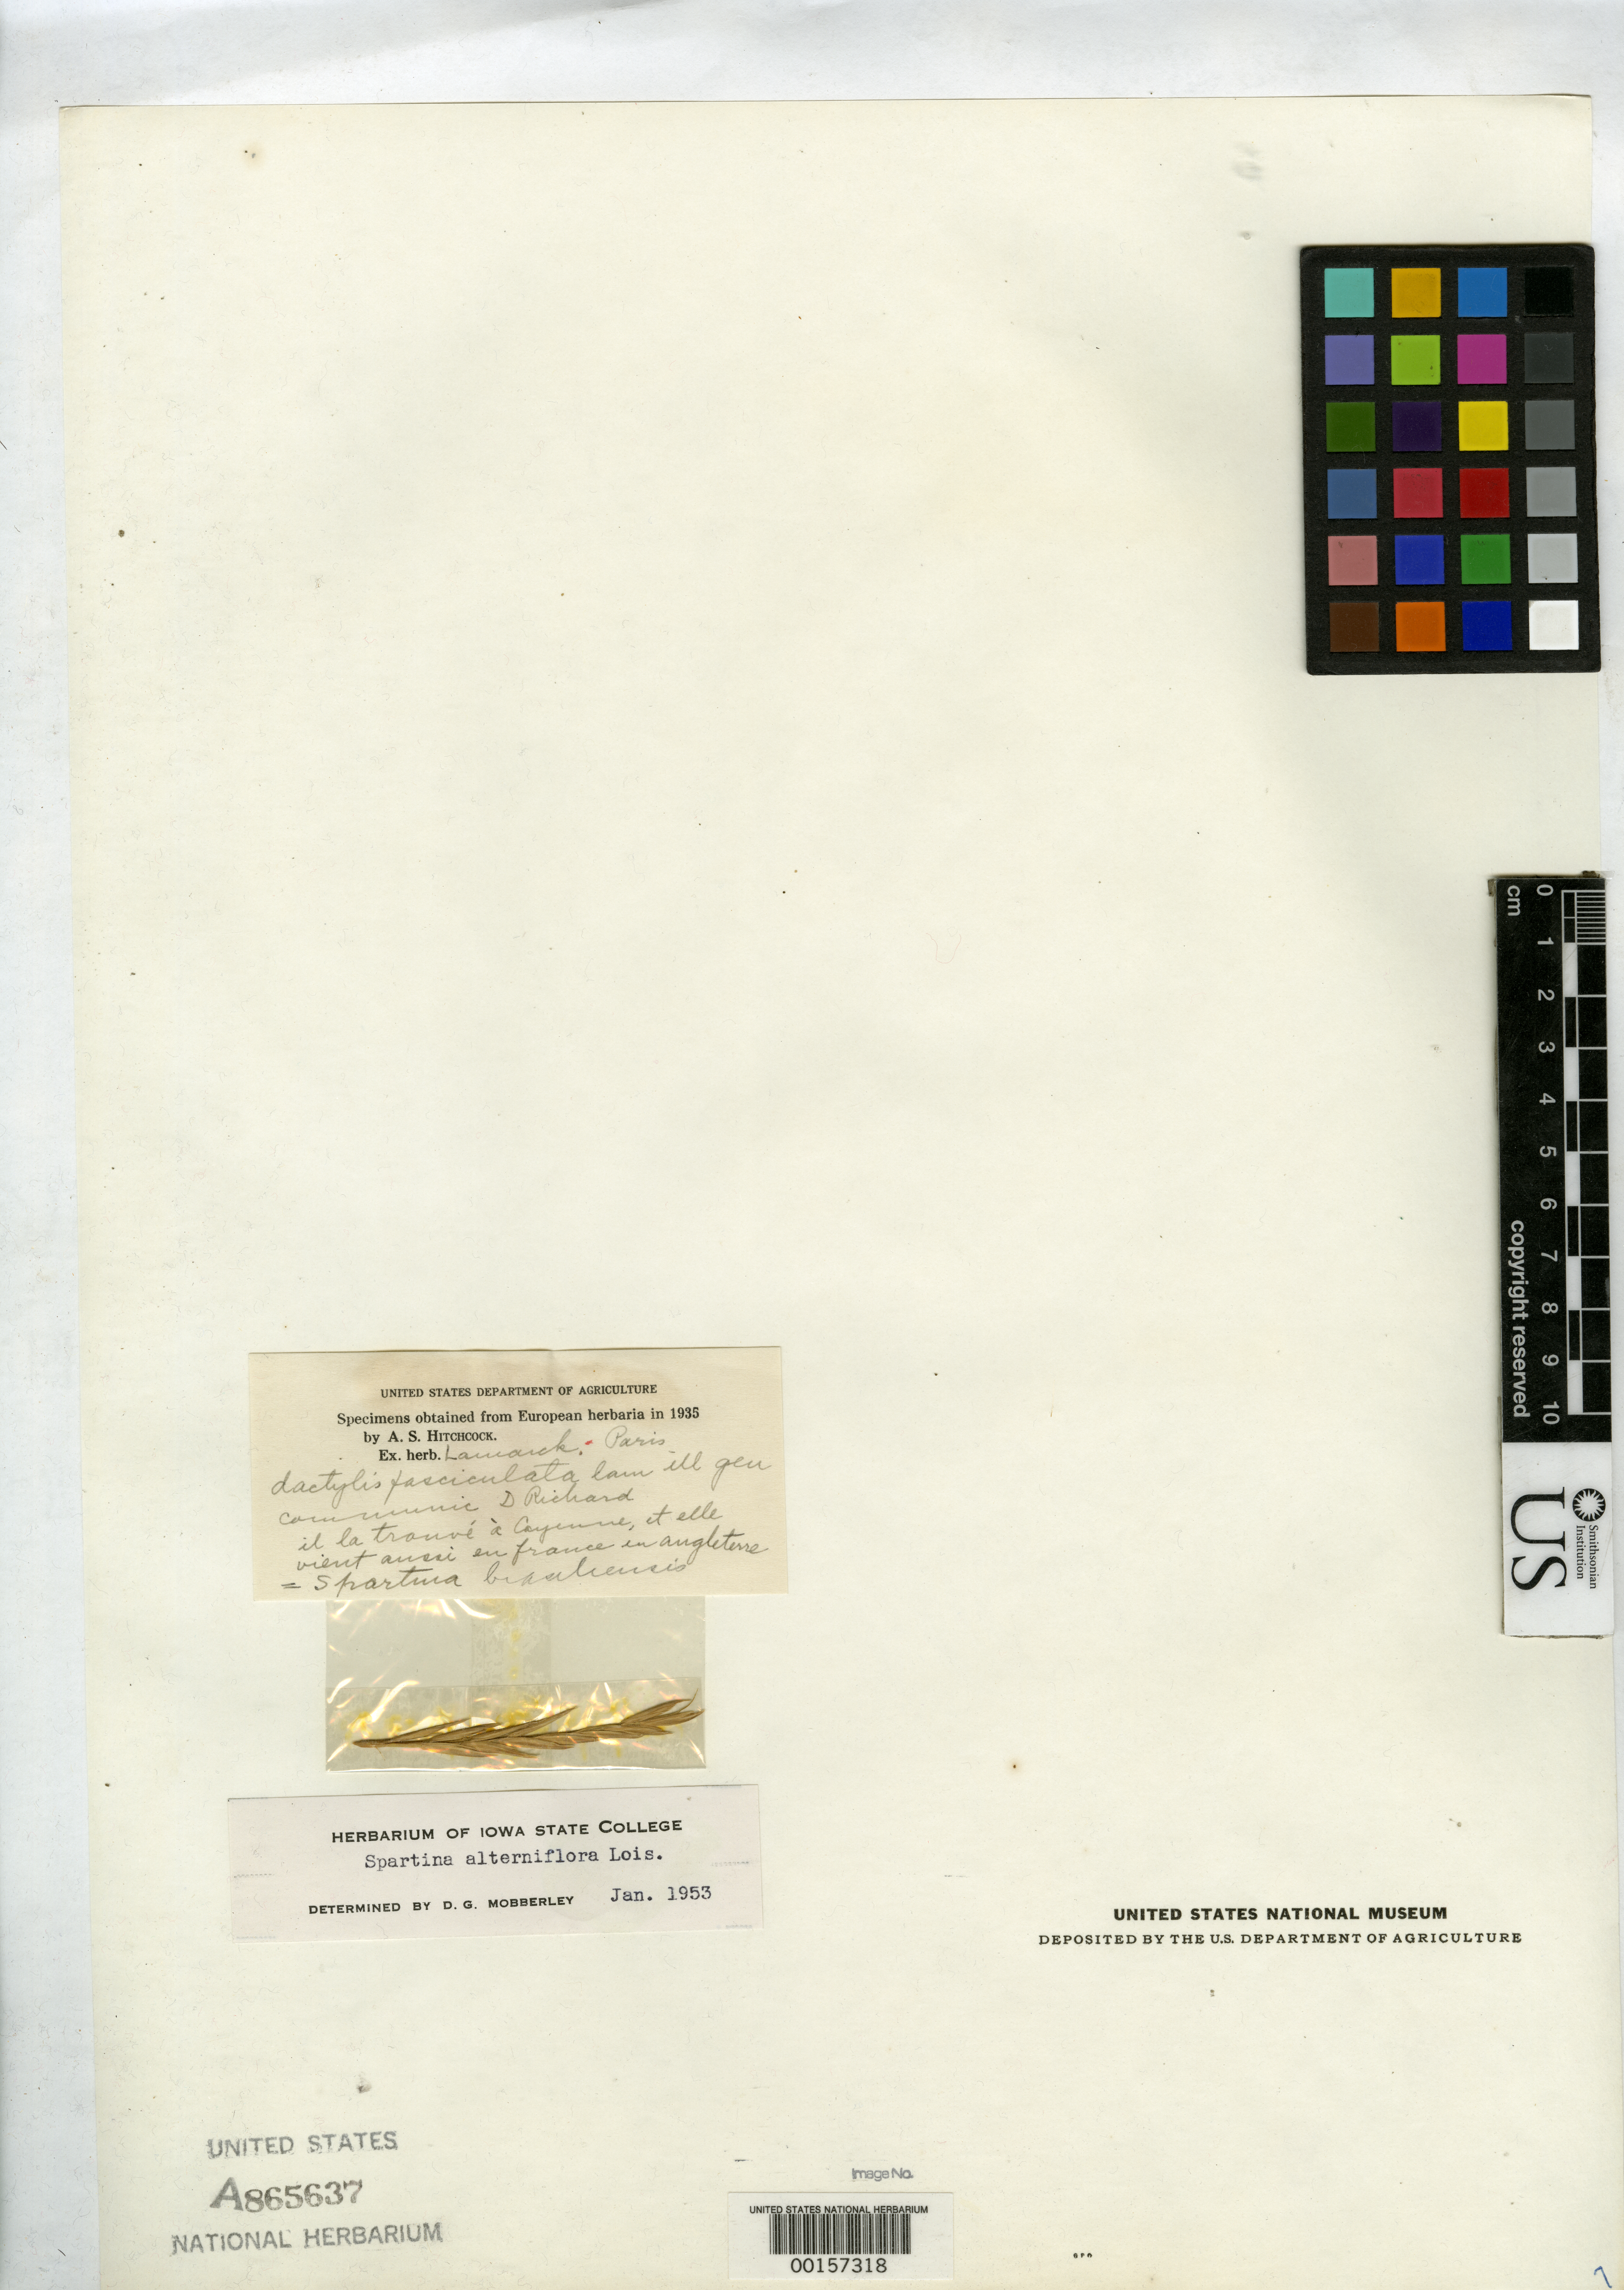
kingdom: Plantae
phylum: Tracheophyta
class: Liliopsida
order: Poales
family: Poaceae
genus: Dactylis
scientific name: Dactylis fasciculata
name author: Lam.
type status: Type Fragment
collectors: ex herb. Lamarck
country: French Guiana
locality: "America", Cayenne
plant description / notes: Fragmentary material of type specimen ex herb. Lamarck (Paris). Contains infl. fragment.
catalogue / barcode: US 865637A